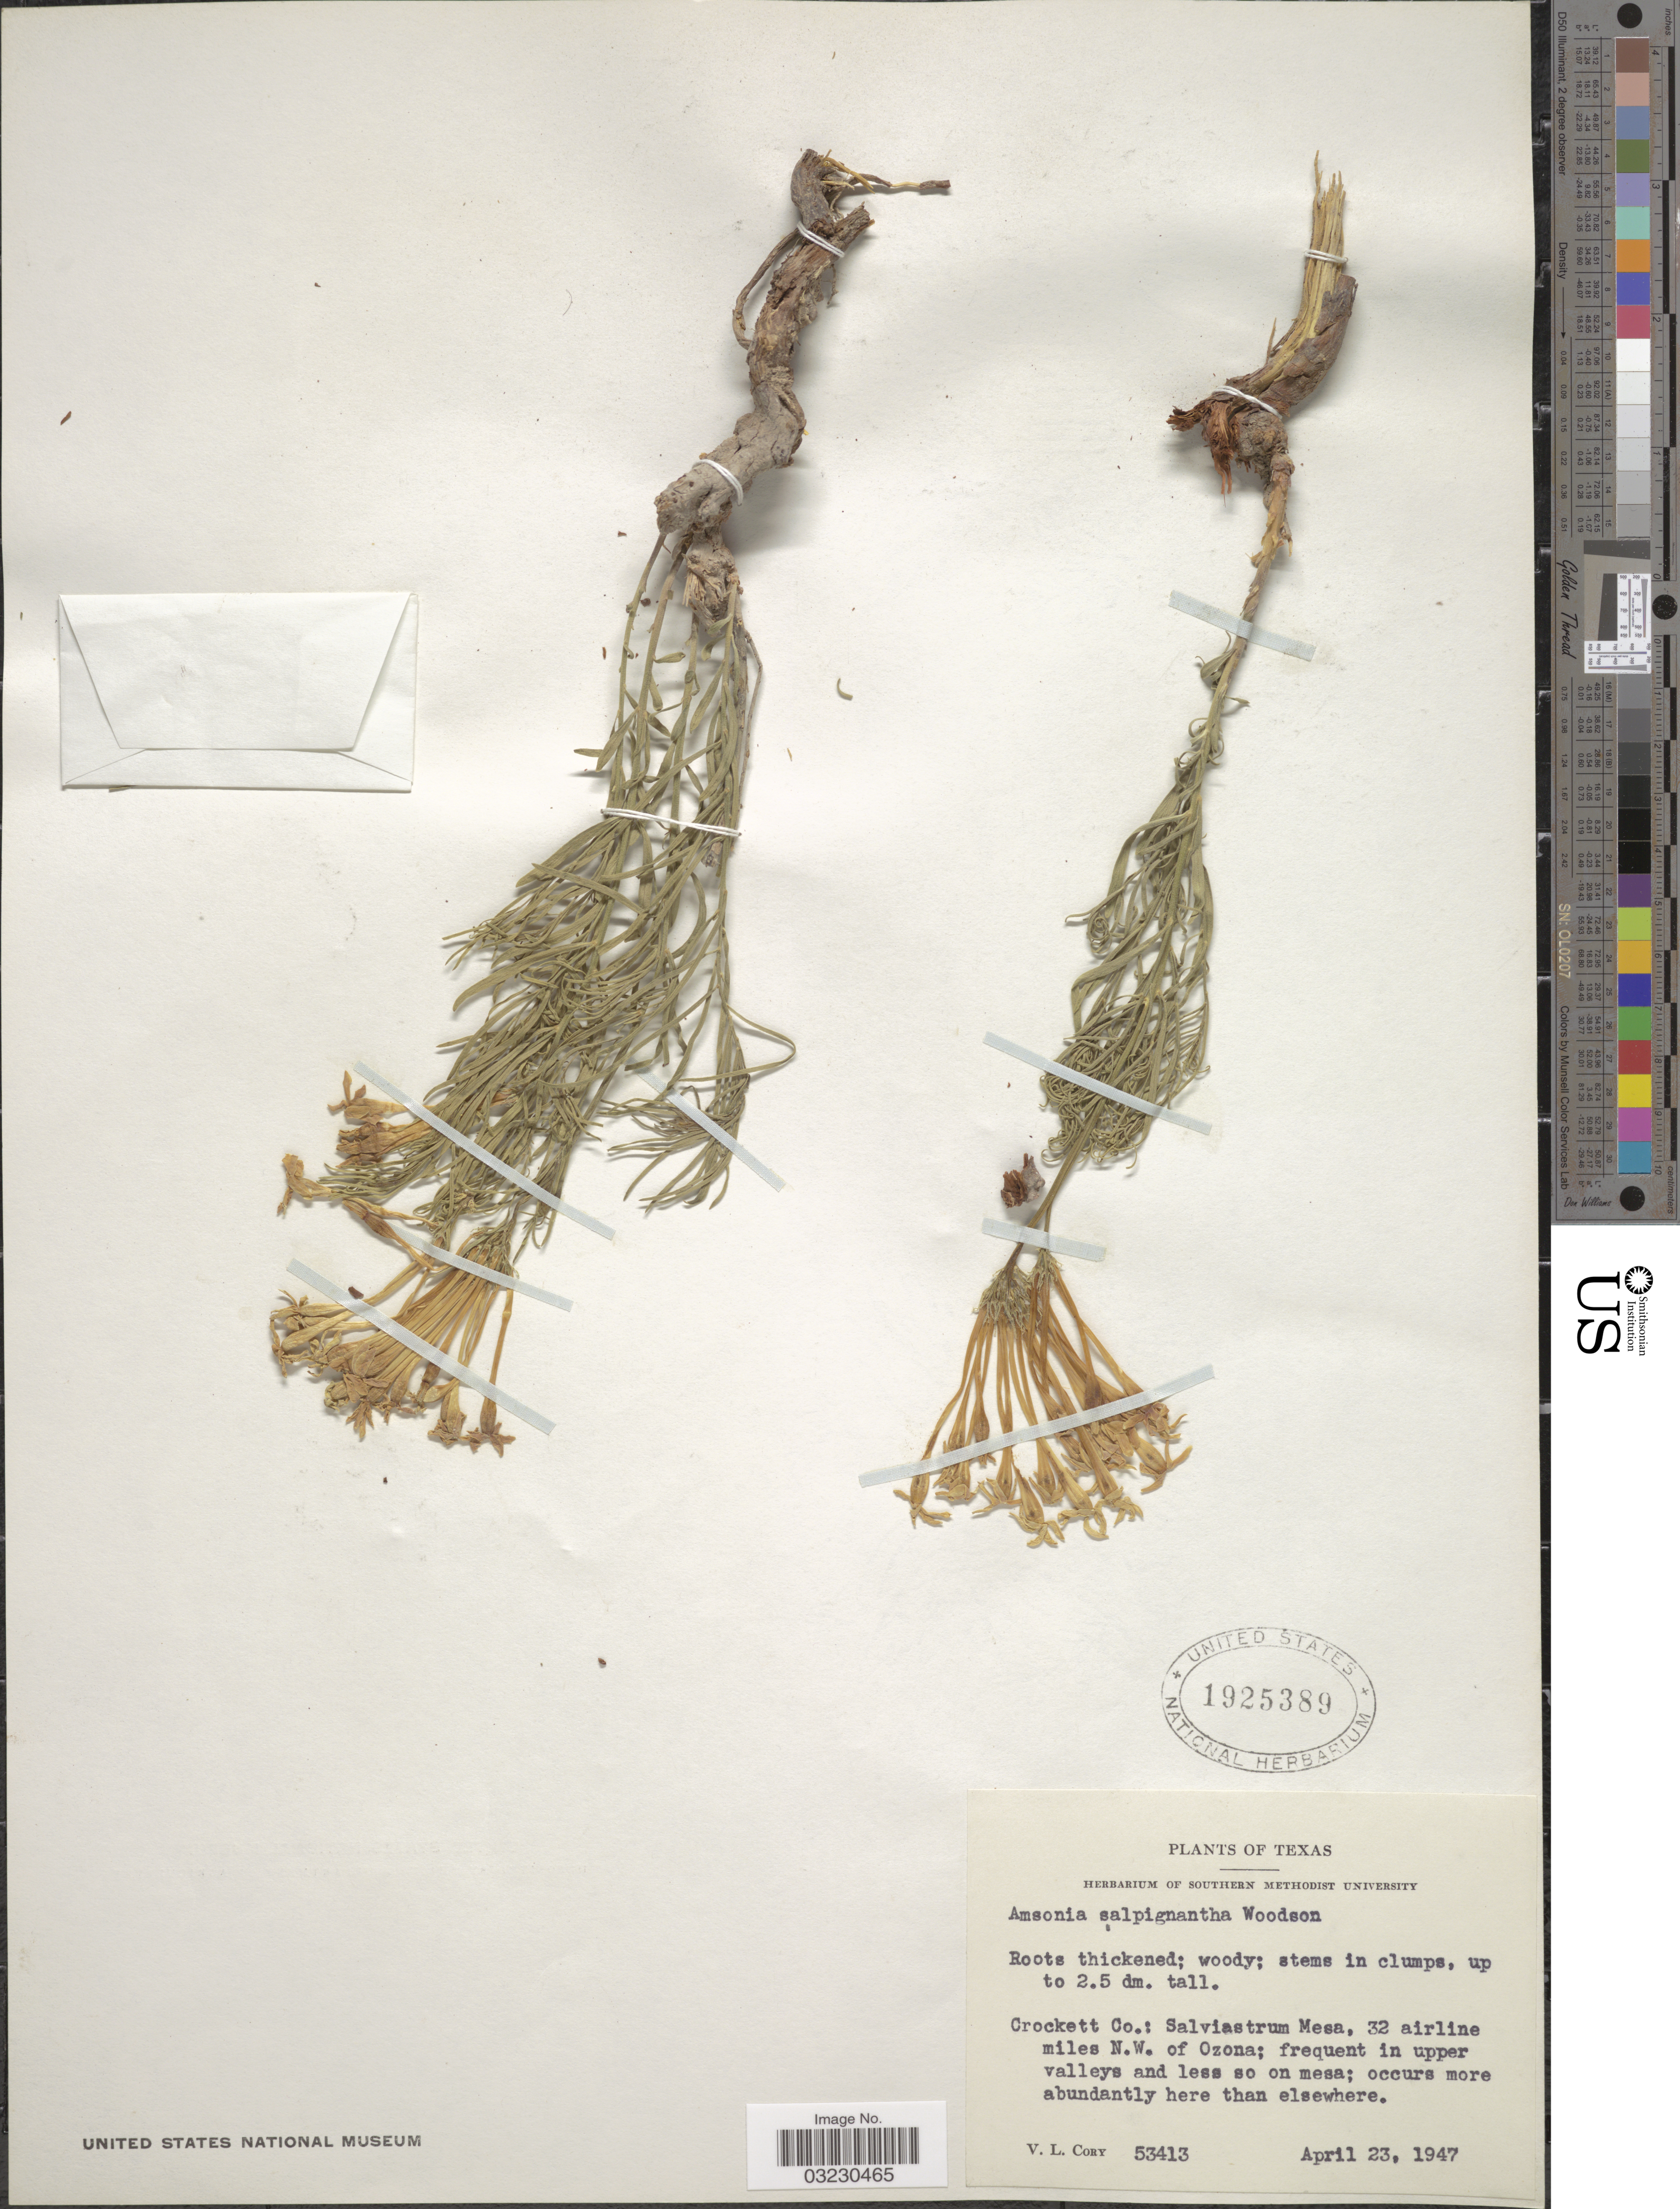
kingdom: Plantae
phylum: Tracheophyta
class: Magnoliopsida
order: Gentianales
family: Apocynaceae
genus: Amsonia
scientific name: Amsonia salpignantha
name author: Woodson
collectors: V. Cory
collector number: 53413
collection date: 1947-04-23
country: United States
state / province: Texas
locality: Crockett Co.: Salviastrum Mesa, 32 airline miles N.W. of Ozona.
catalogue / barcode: US 1925389